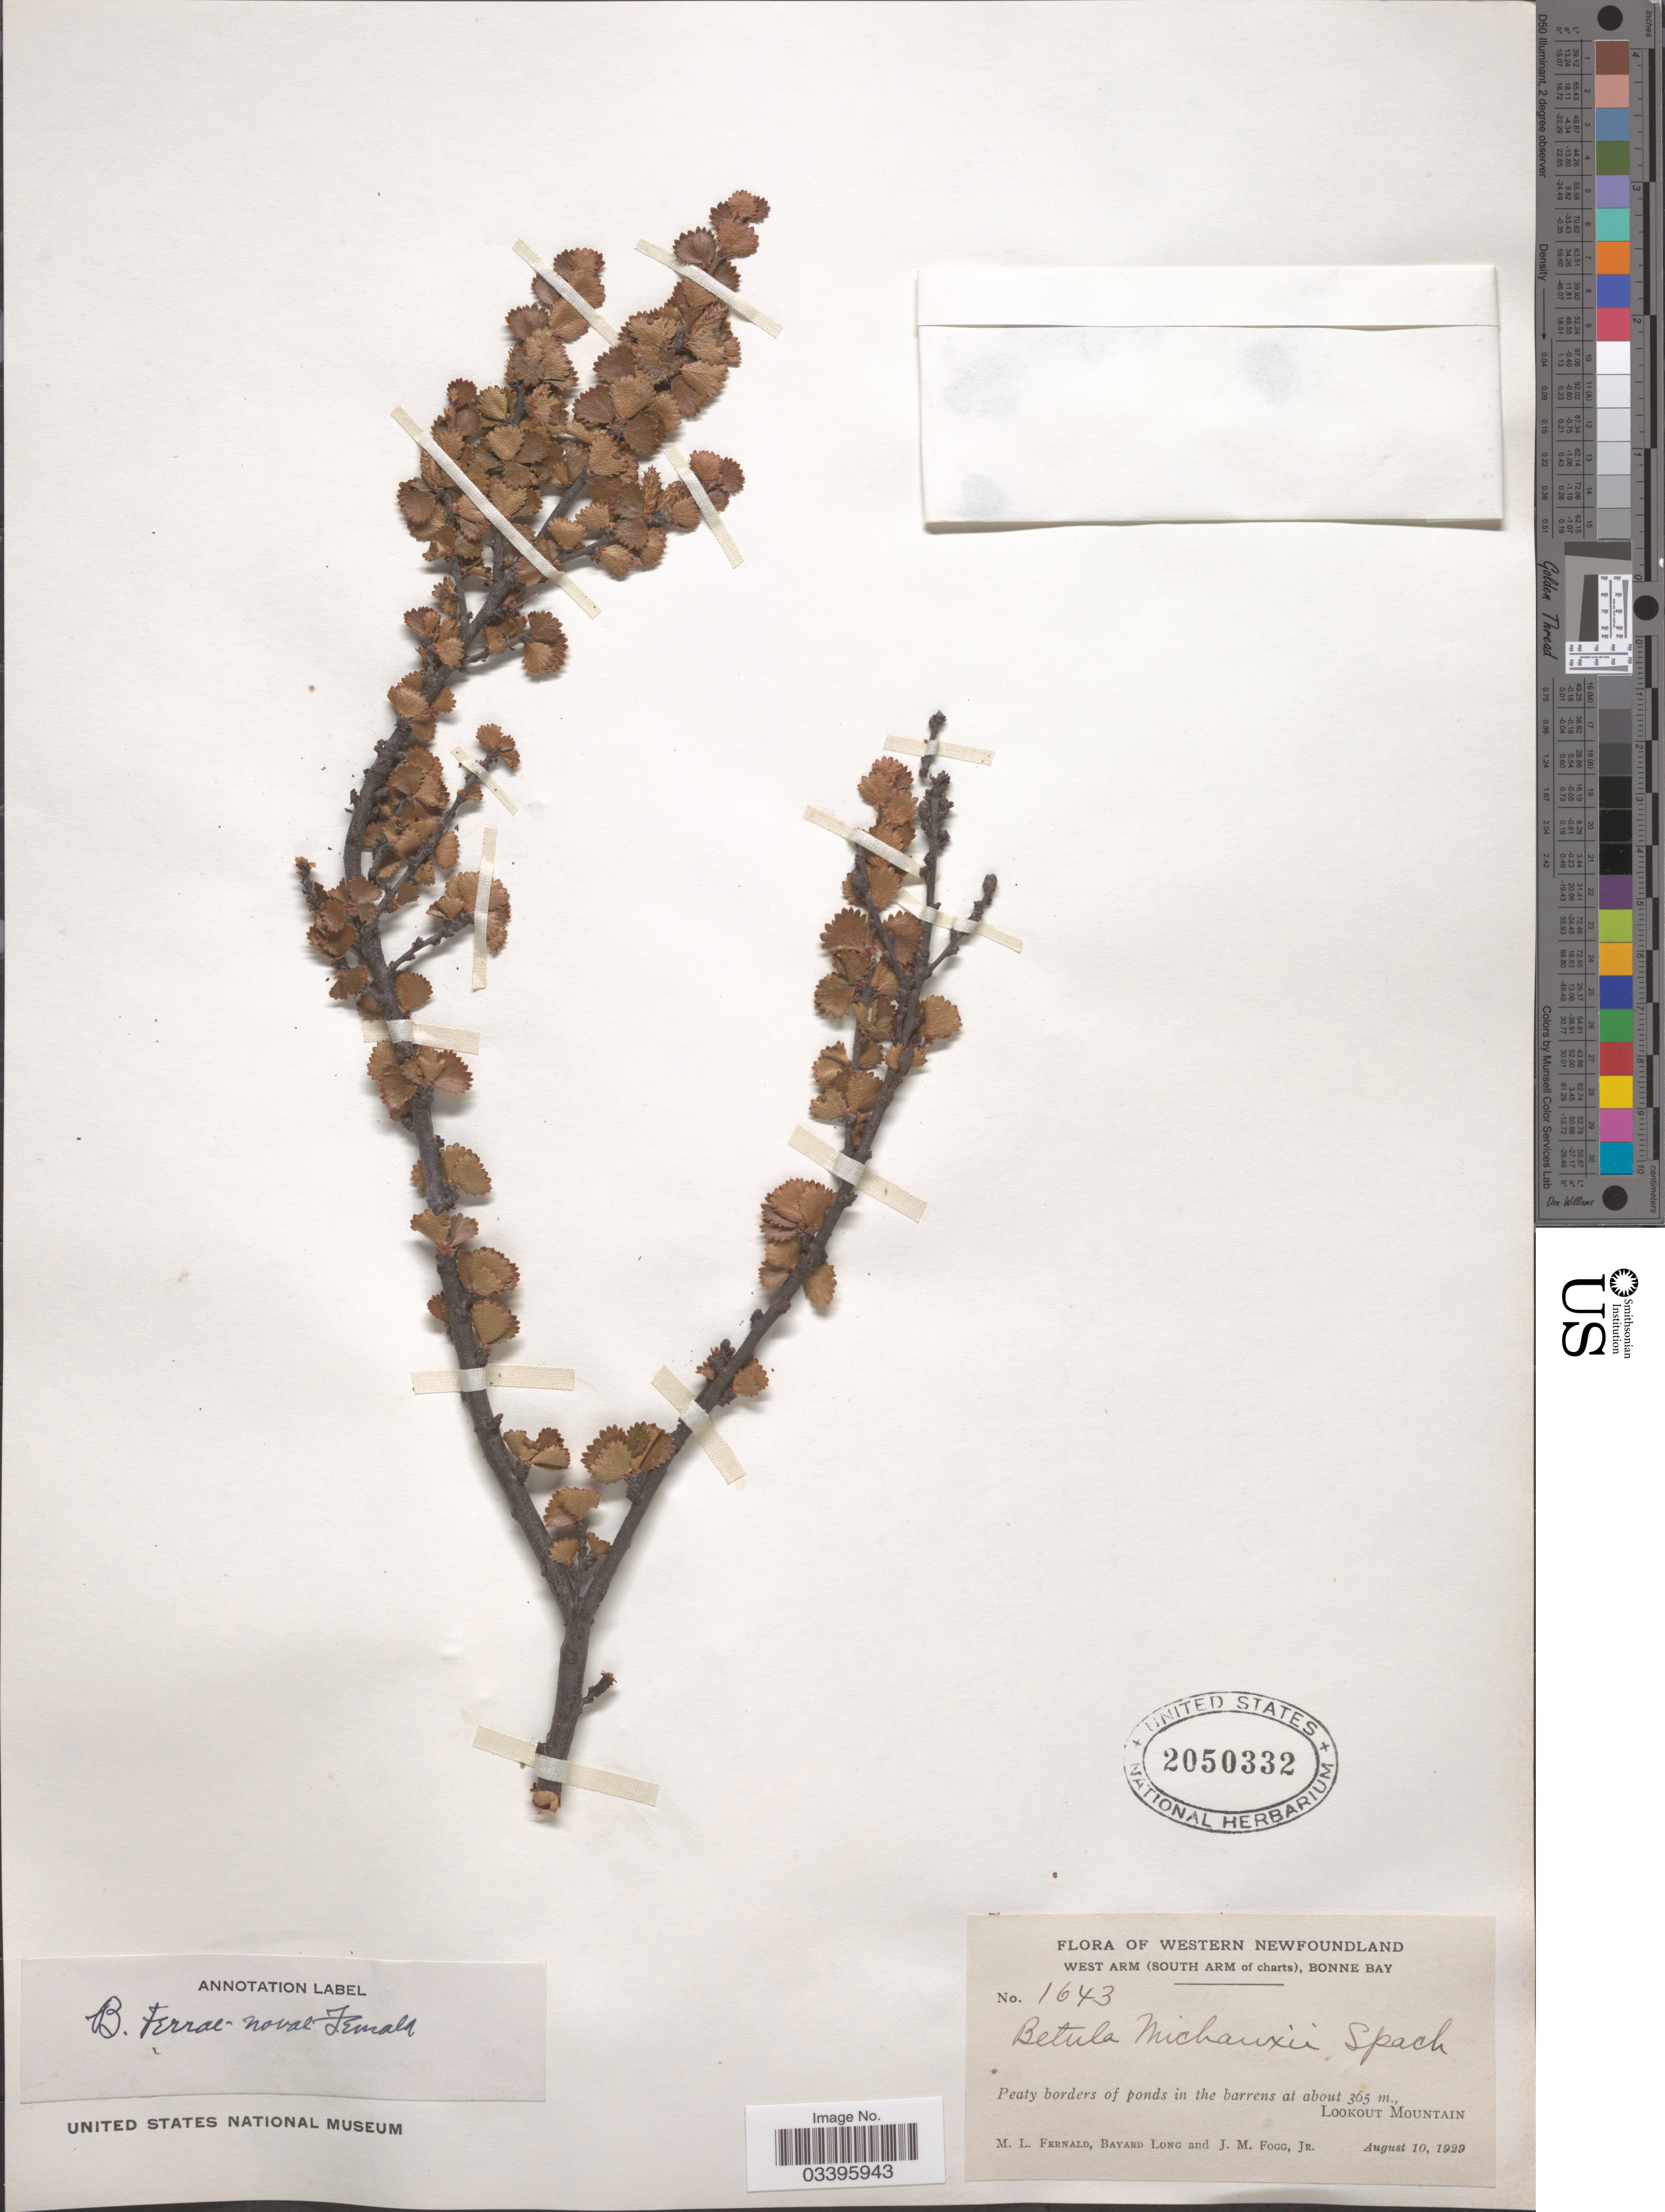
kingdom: Plantae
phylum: Tracheophyta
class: Magnoliopsida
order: Fagales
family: Betulaceae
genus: Betula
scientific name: Betula michauxii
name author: Spach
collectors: M. L. Fernald, B. Long & J. Fogg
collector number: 1643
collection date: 1929-08-10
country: Canada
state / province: Newfoundland and Labrador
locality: Western Newfoundland. West Arm (South Arm of charts), Bonne Bay. Peaty borders of ponds in the barrens at about 365 m., Lookout Mountain.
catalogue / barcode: US 2050332